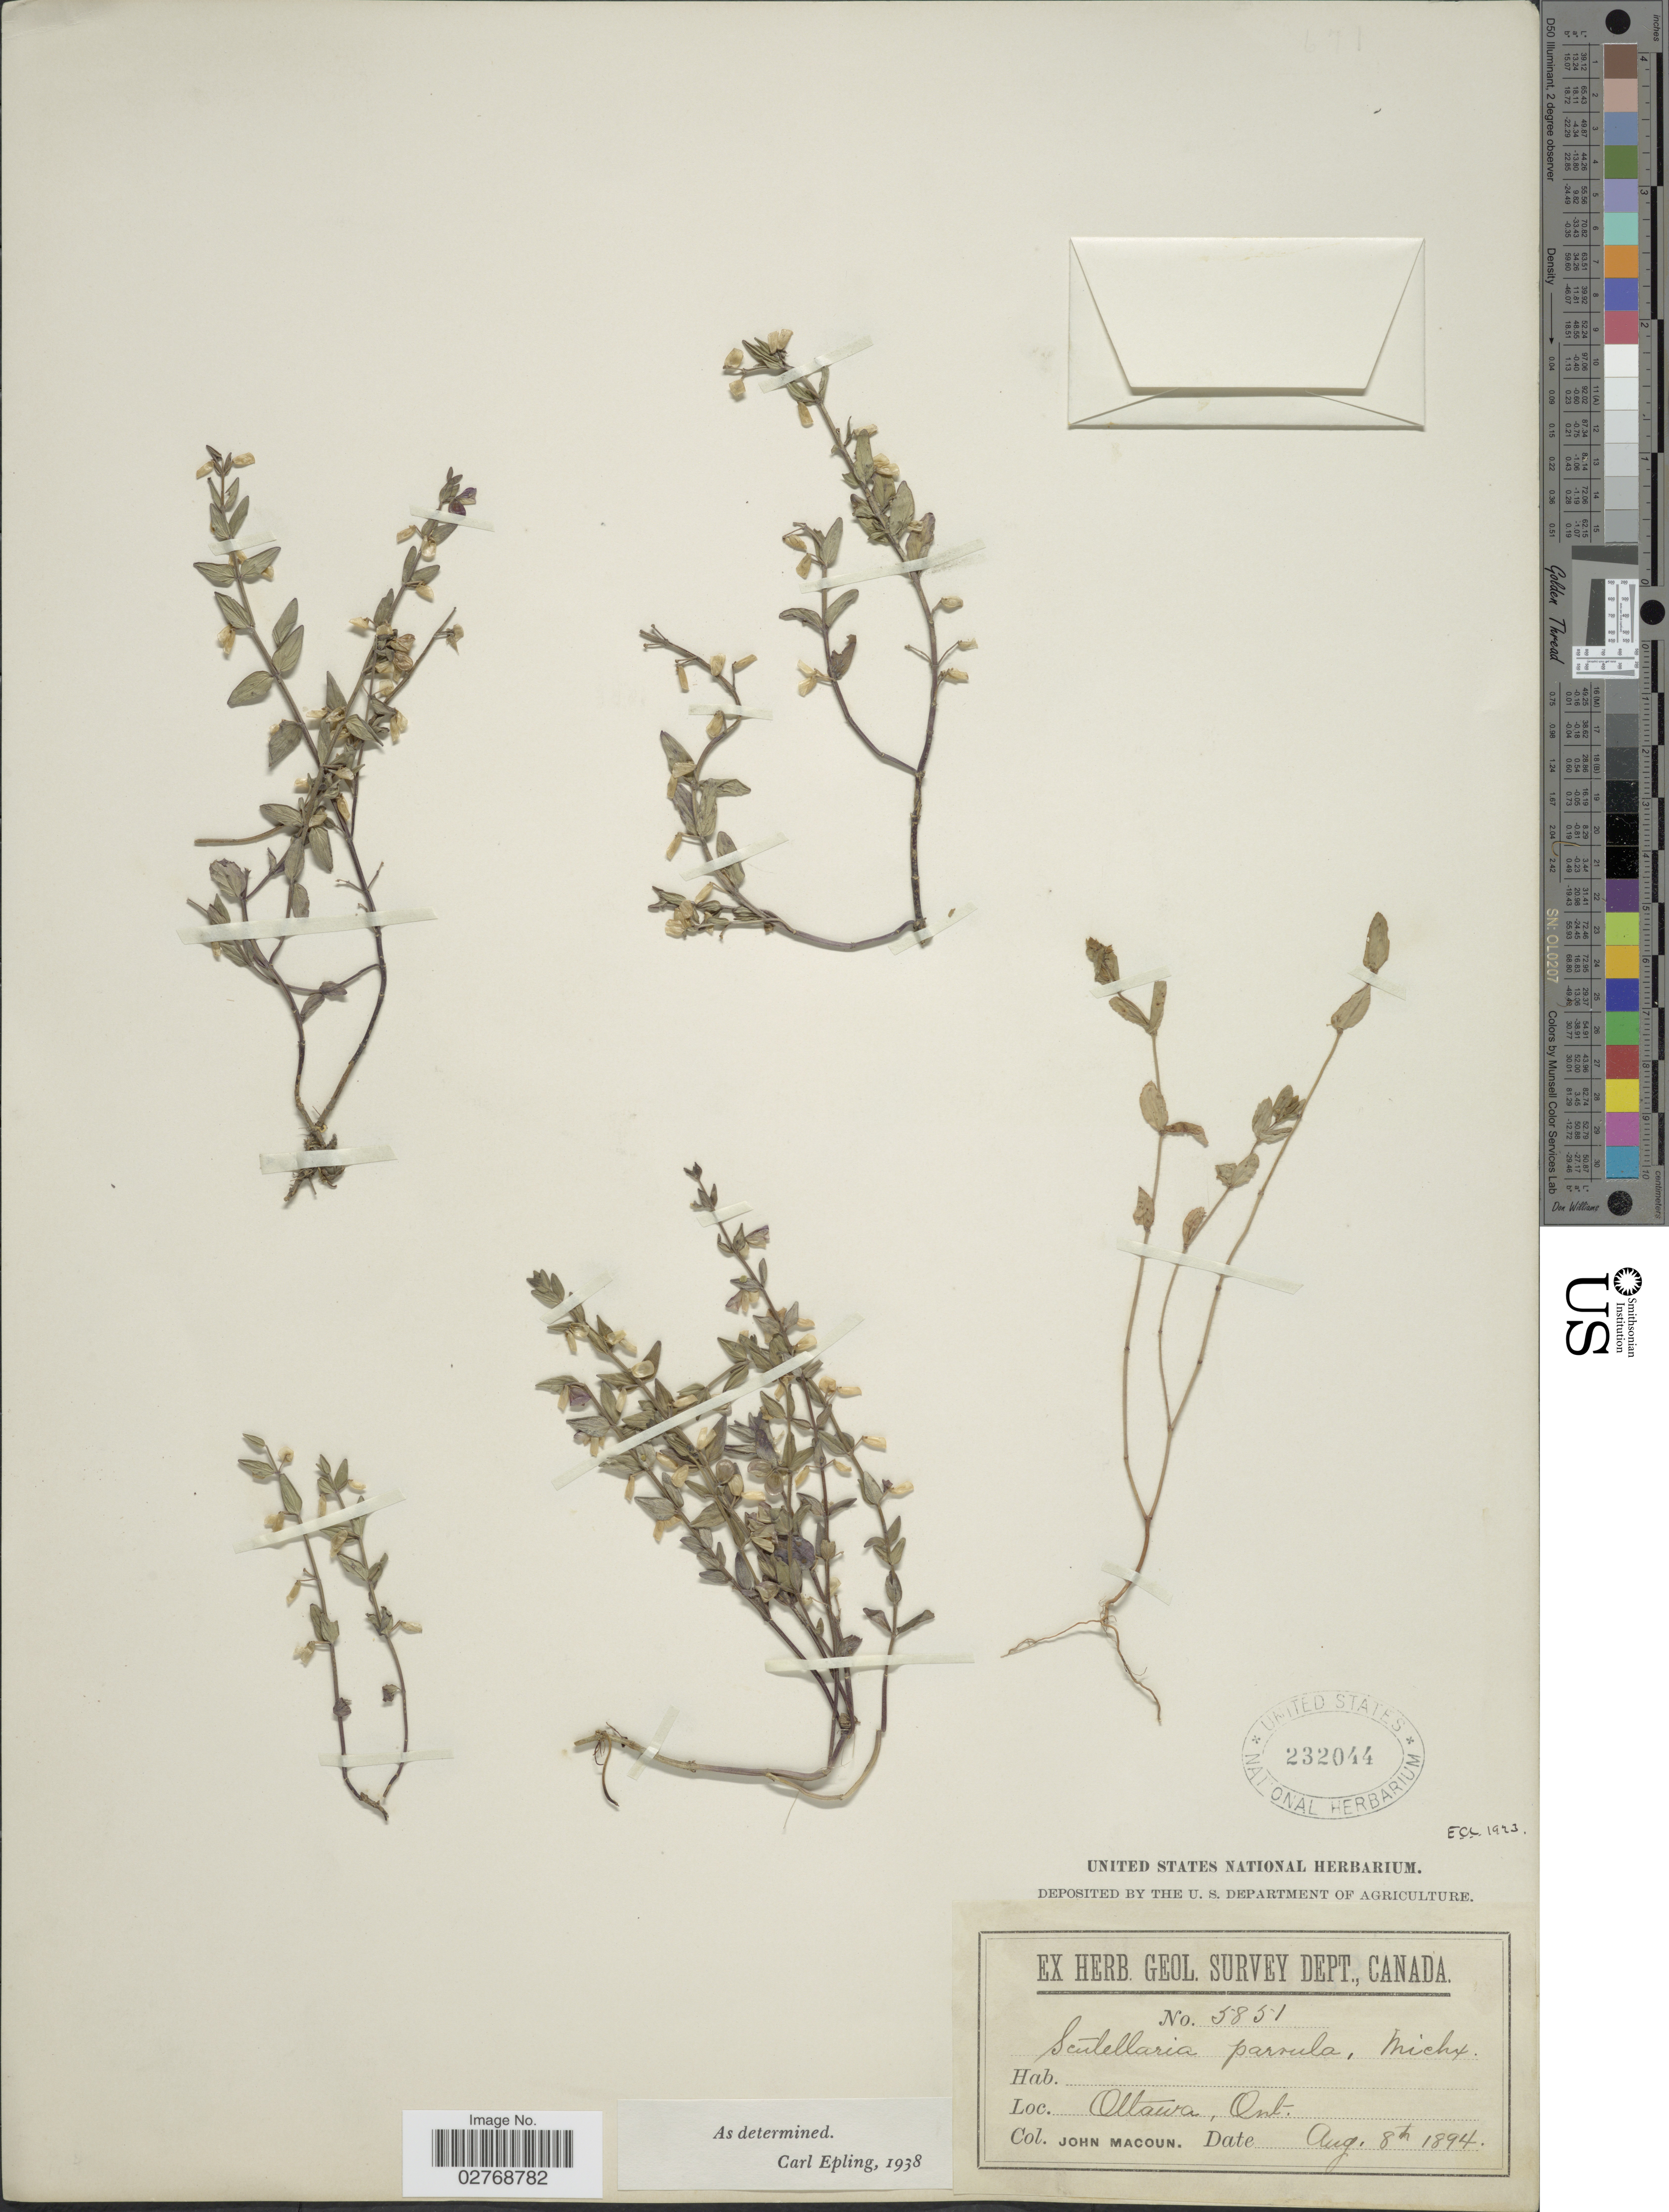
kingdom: Plantae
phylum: Tracheophyta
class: Magnoliopsida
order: Lamiales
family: Lamiaceae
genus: Scutellaria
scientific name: Scutellaria parvula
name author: Michx.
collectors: J. Macoun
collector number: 5851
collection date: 1894-08-08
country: Canada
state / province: Ontario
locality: Ottawa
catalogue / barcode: US 232044